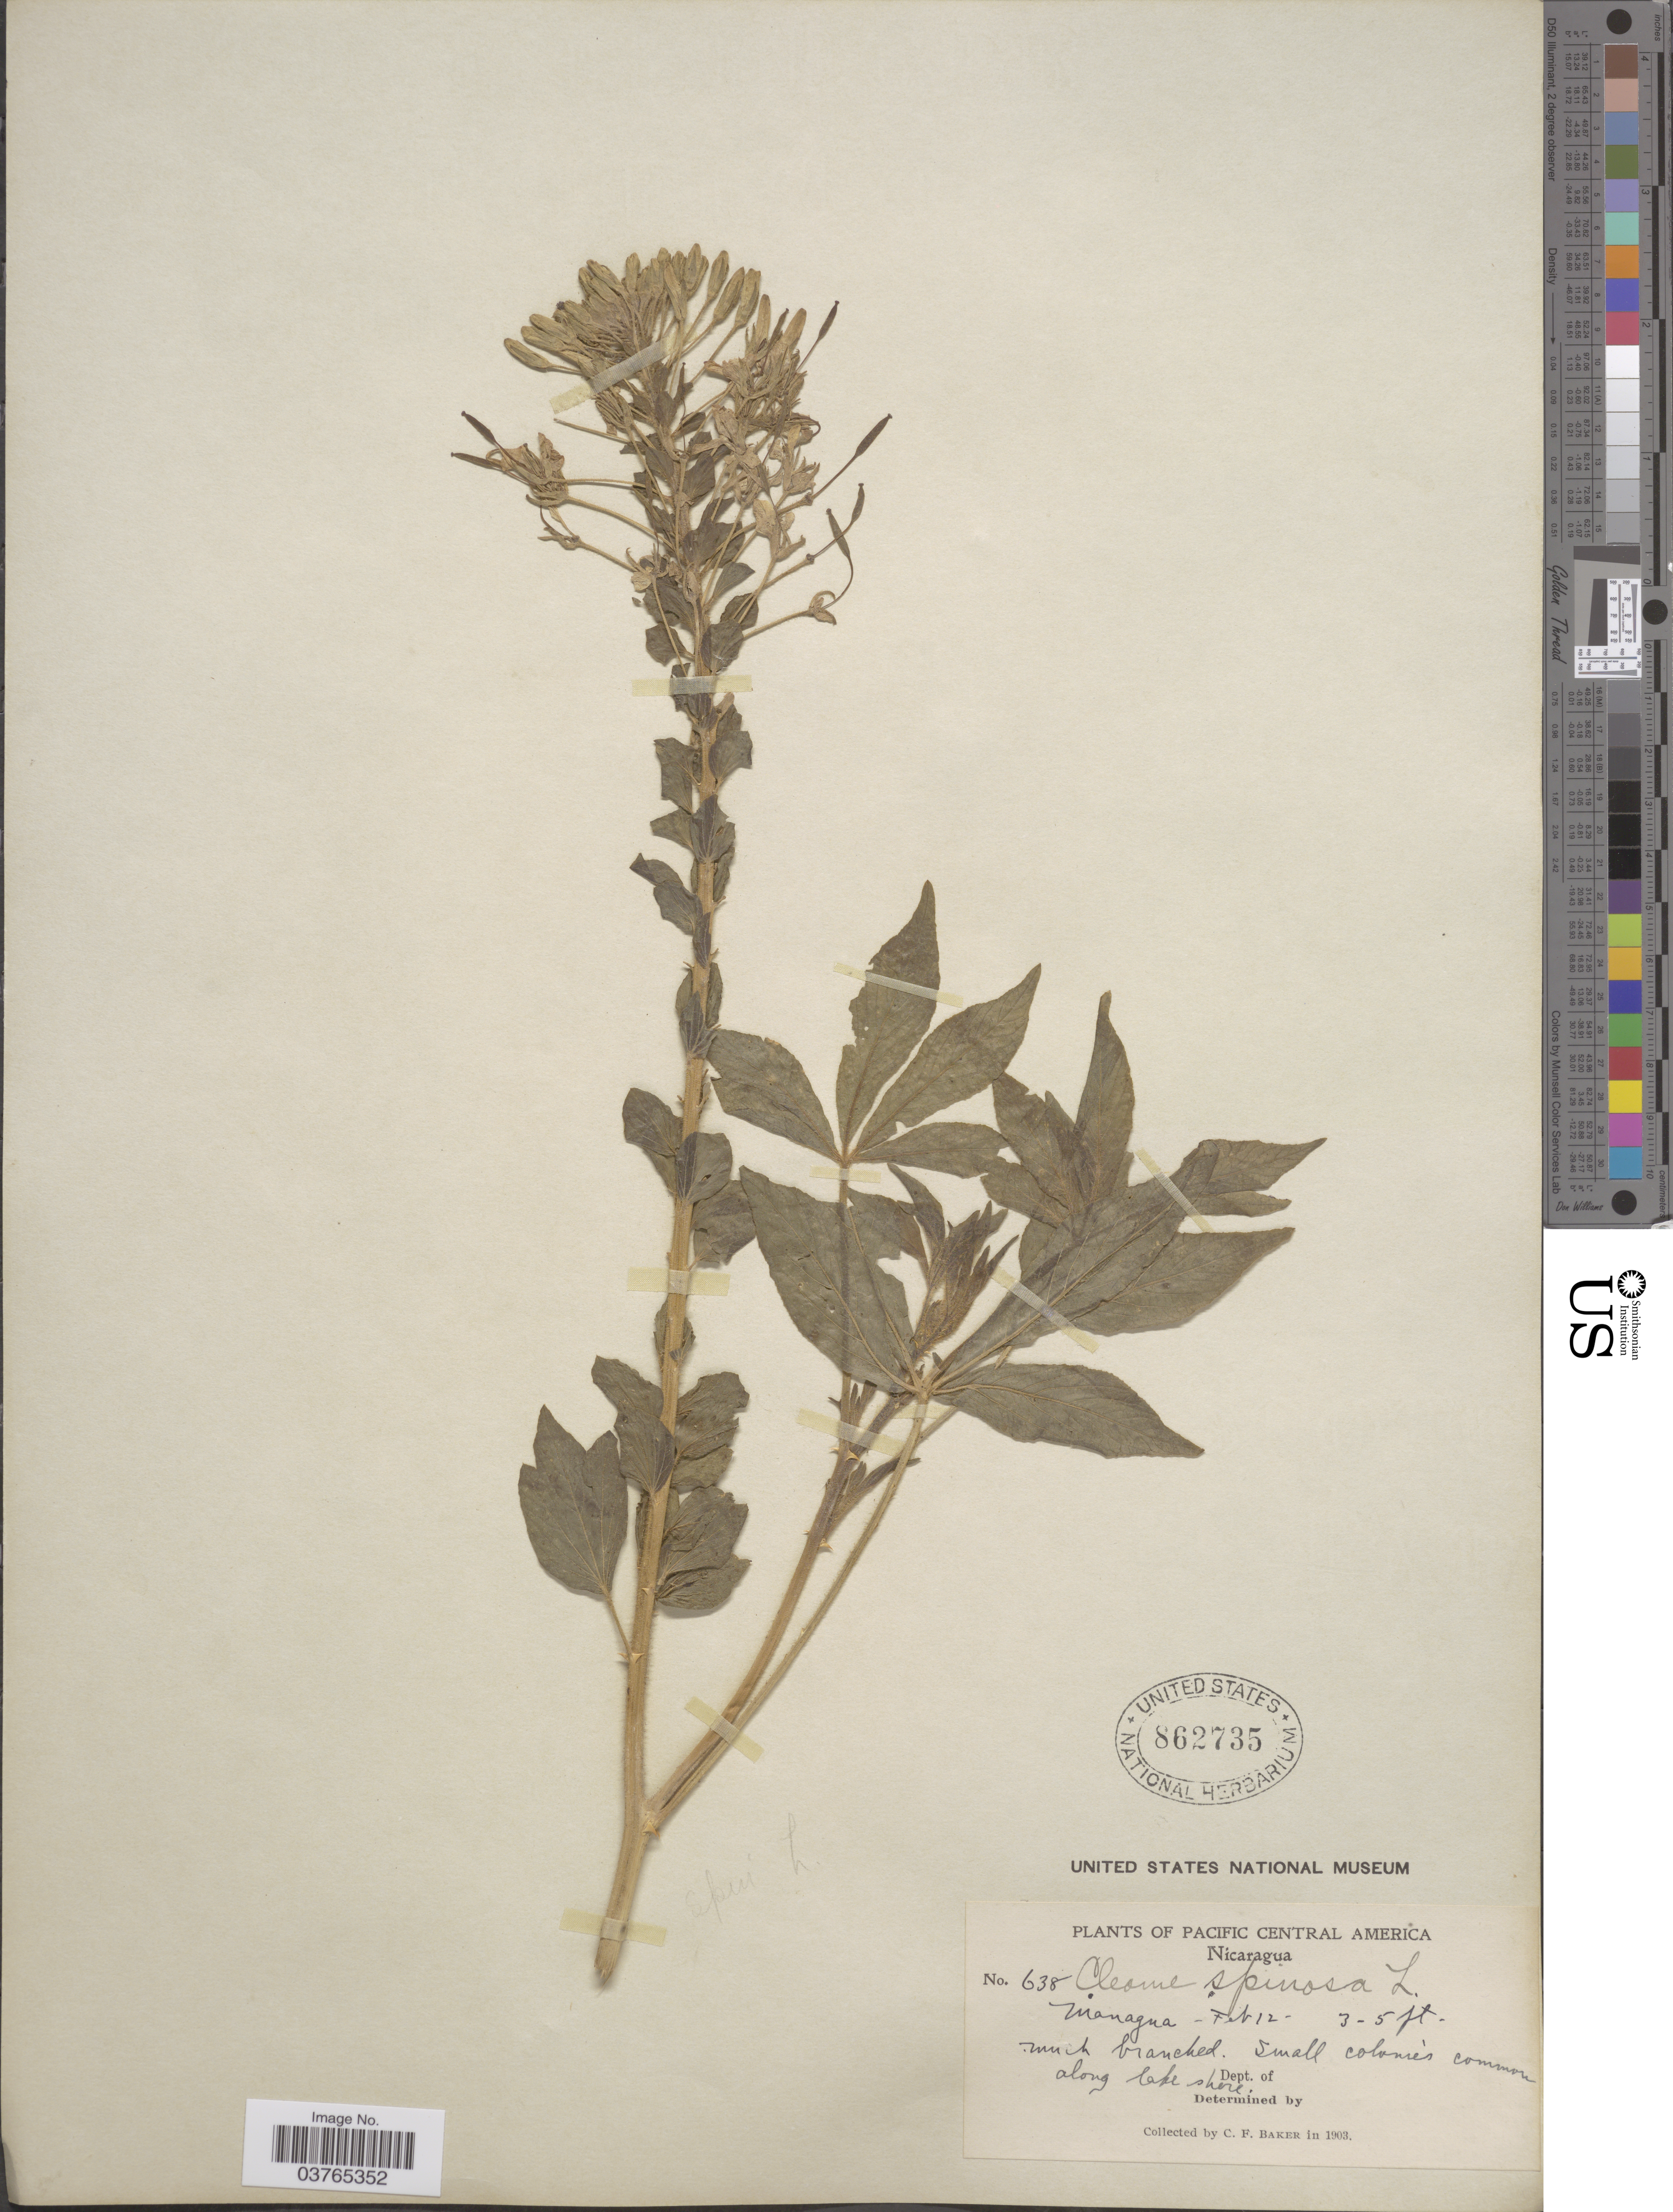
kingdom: Plantae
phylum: Tracheophyta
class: Magnoliopsida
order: Brassicales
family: Cleomaceae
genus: Tarenaya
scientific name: Tarenaya spinosa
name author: (Jacq.) Raf.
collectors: C. F. Baker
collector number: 638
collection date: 1903-02-12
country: Nicaragua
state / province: Managua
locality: Pacific Central America. Along lake shore.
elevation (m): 1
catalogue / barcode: US 862735